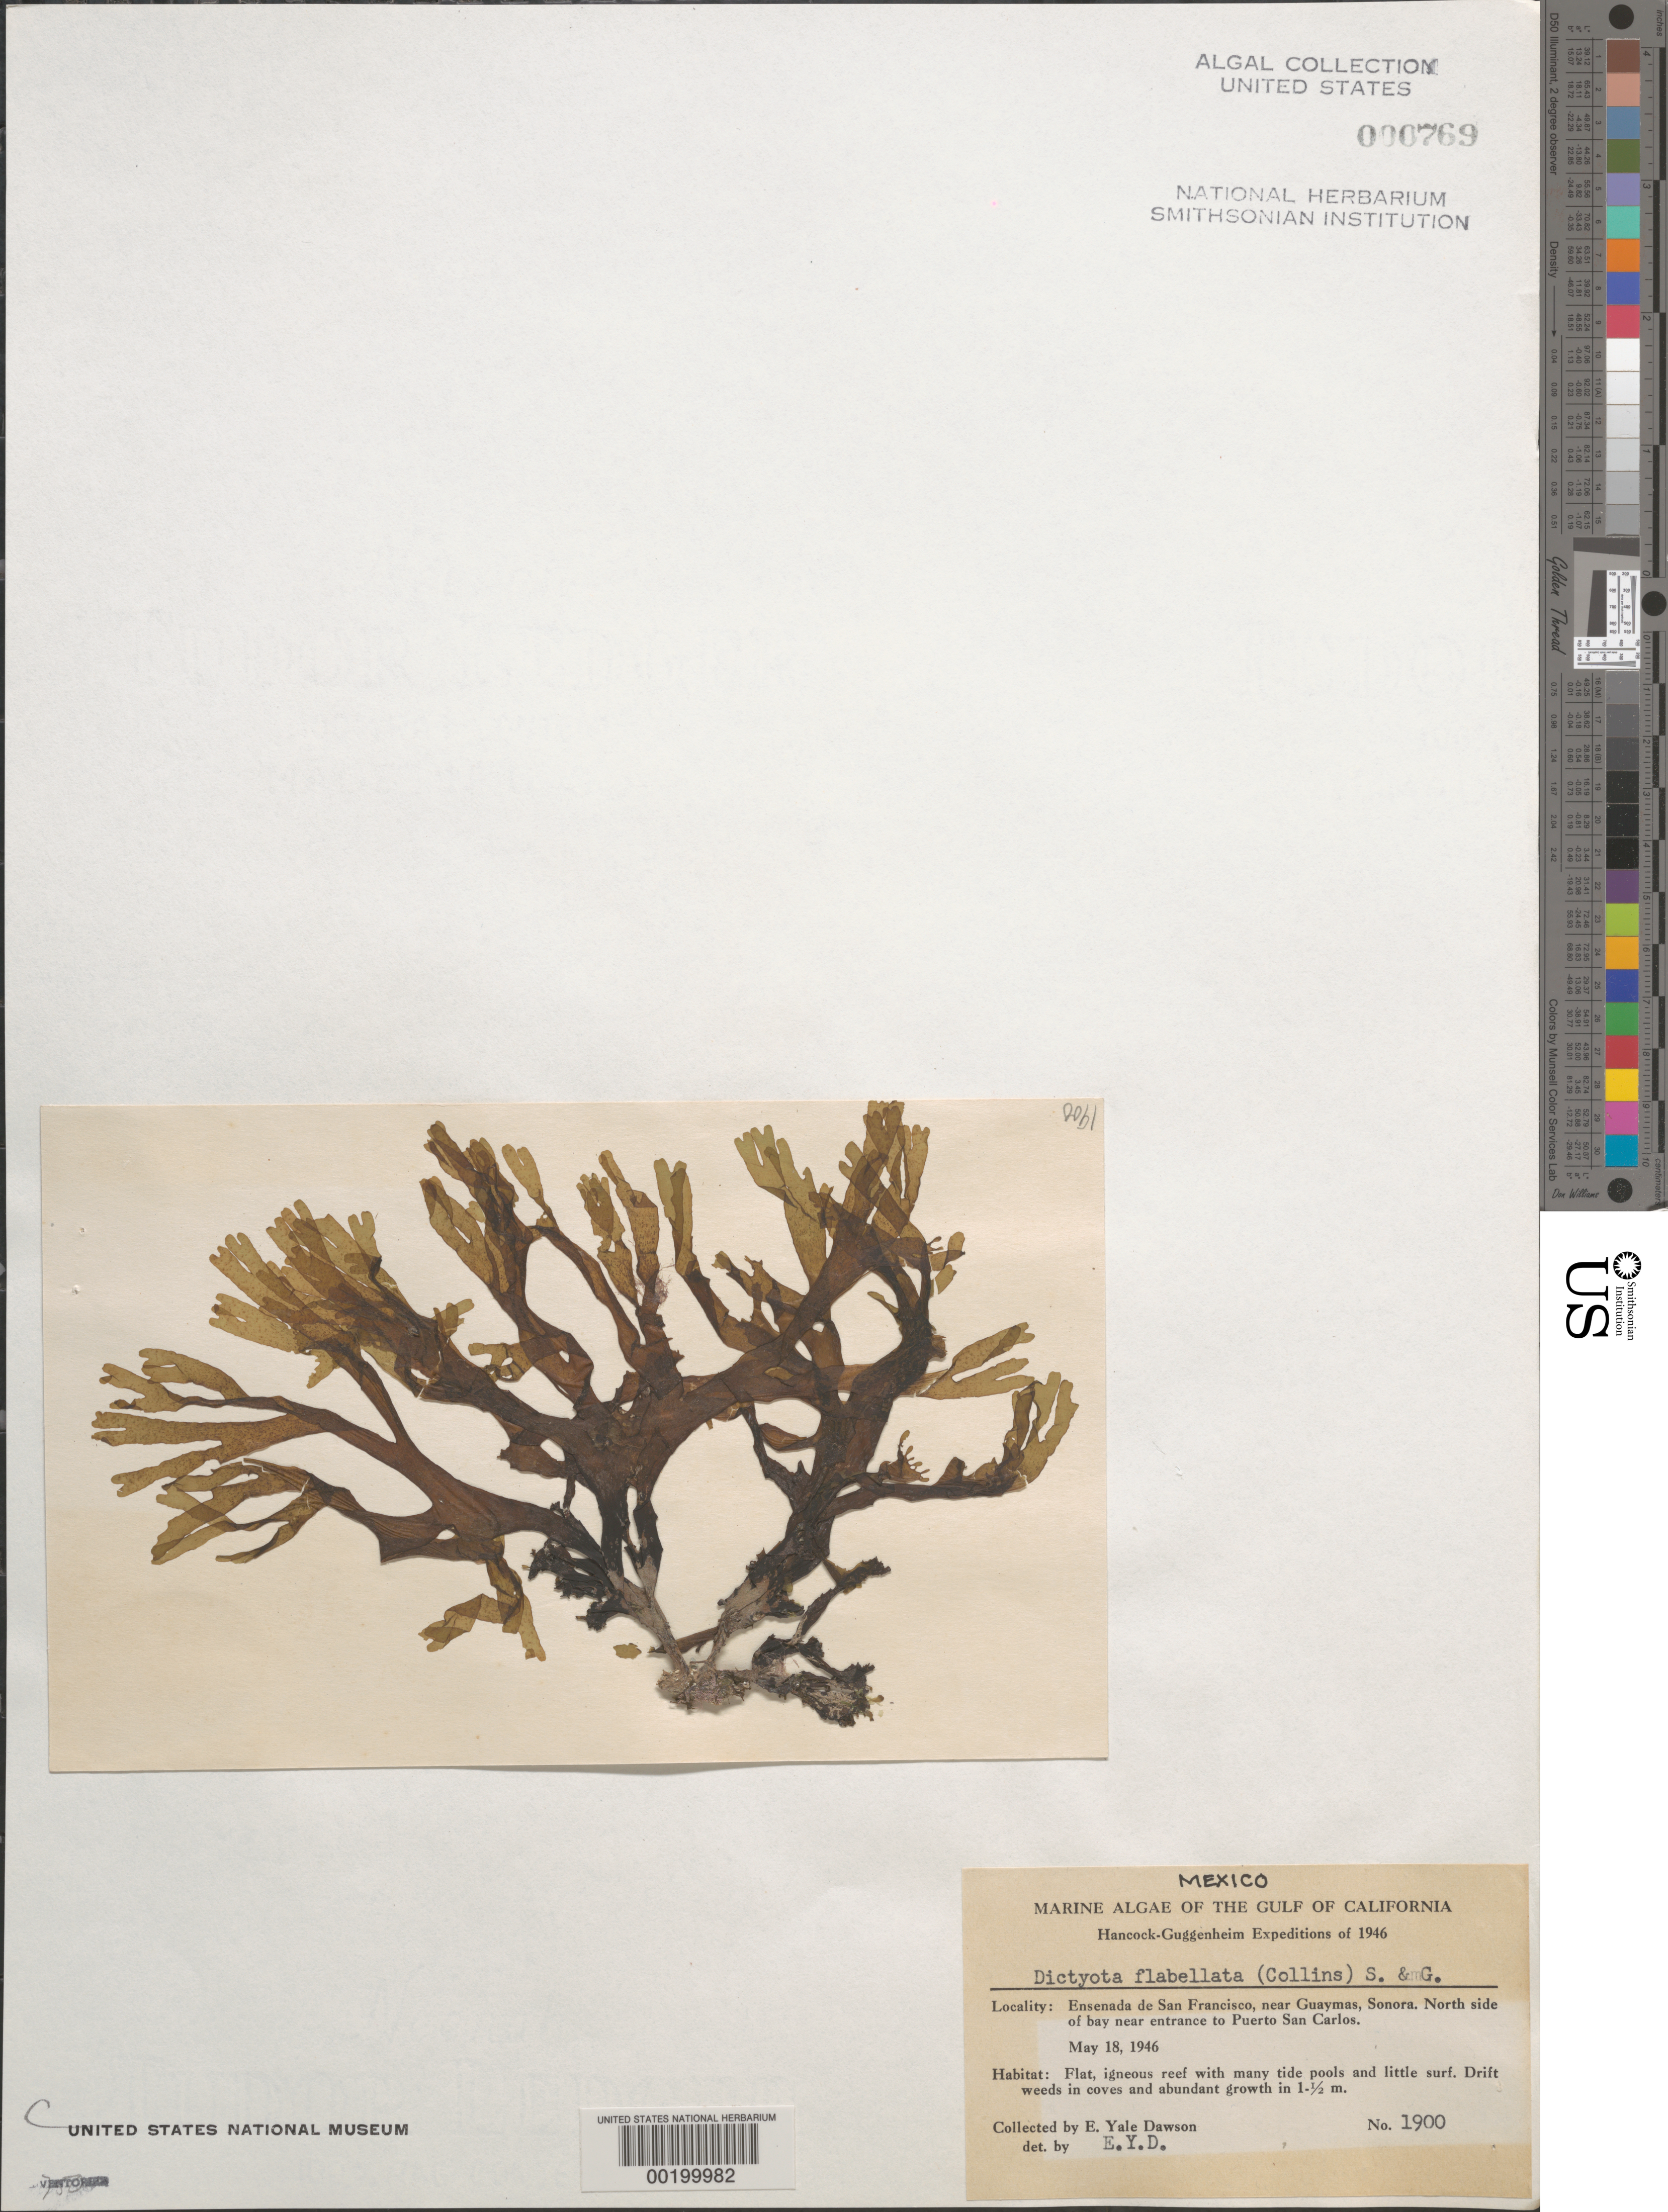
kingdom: Chromista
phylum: Ochrophyta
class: Phaeophyceae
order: Dictyotales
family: Dictyotaceae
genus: Dictyota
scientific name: Dictyota flabellata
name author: (Collins) Setch. & N.L. Gardner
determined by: Dawson, E. Y.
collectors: E. Y. Dawson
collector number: EYD 1900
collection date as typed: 18 May 1946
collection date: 1946-05-18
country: Mexico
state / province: Sonora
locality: Ensenada de San Francisco near Guaymas, near Puerto San Carlos entrance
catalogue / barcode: US 769